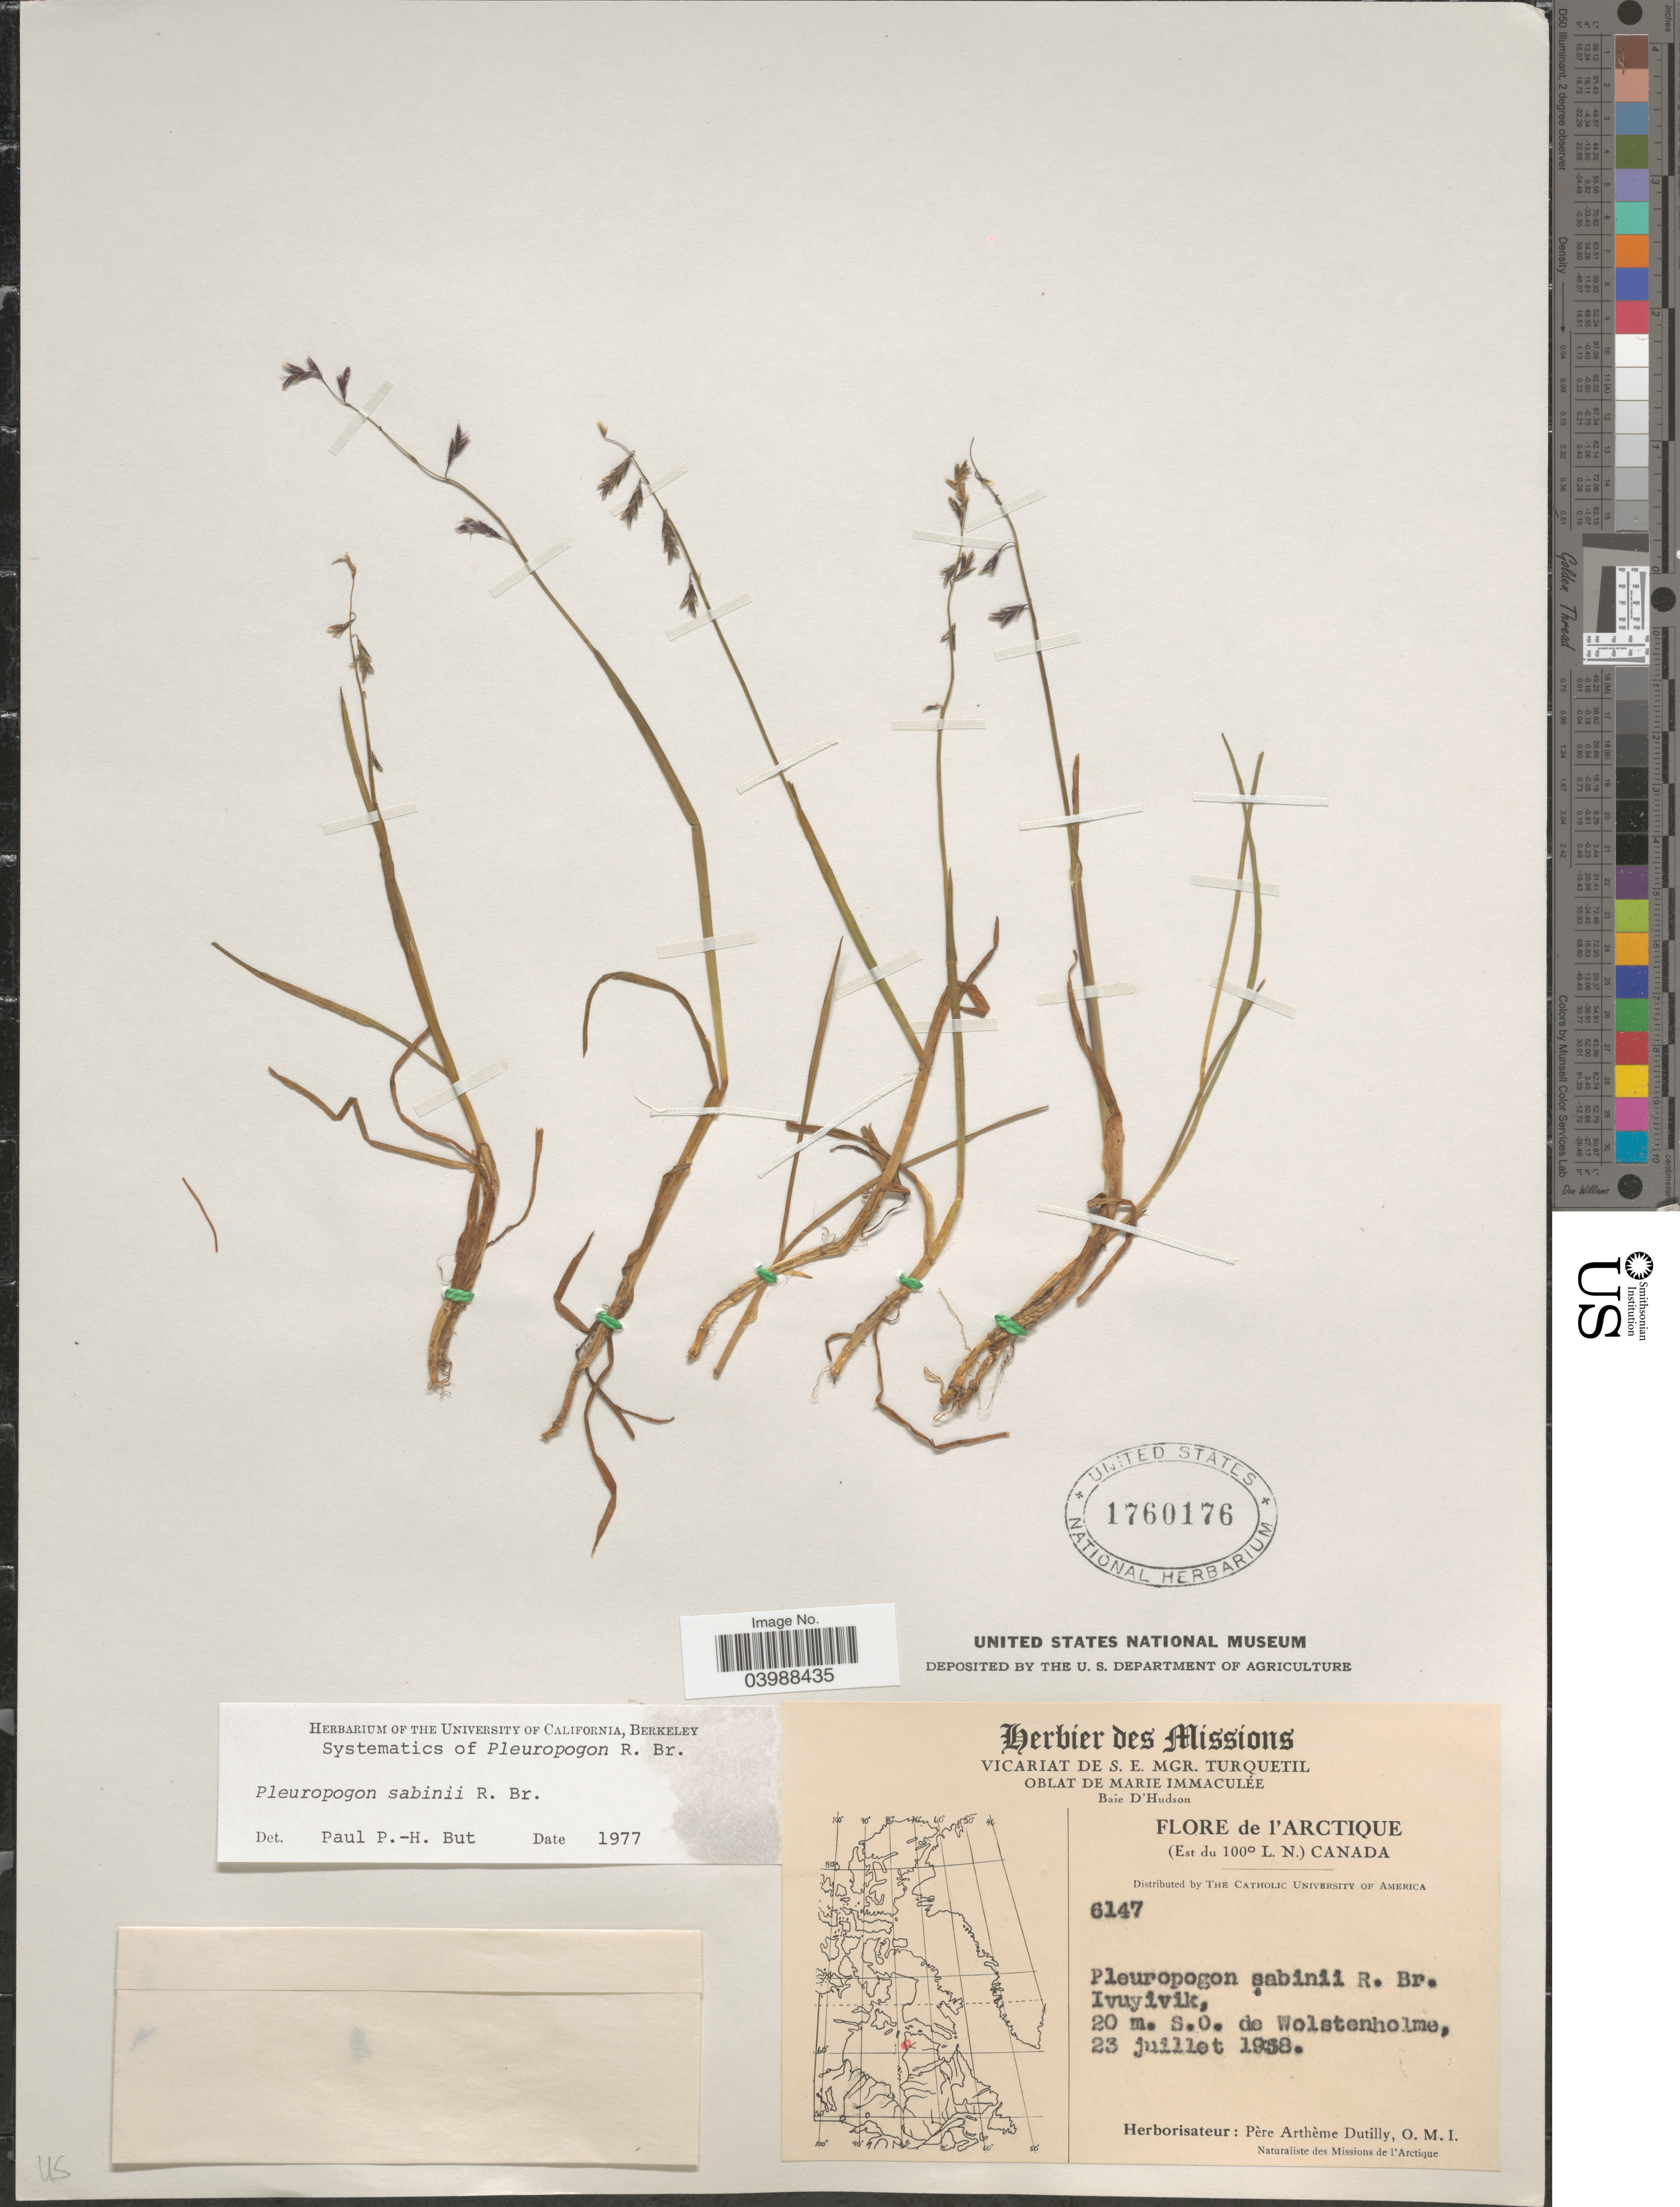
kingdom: Plantae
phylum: Tracheophyta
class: Liliopsida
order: Poales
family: Poaceae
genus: Pleuropogon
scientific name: Pleuropogon sabinei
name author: R. Br.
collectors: P. Dutilly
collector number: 6147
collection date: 1938-07-23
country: Canada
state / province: Quebec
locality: L'Arctique. Ivuyivik, 20 m. S.O. de Wolstenholme.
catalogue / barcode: US 1760176